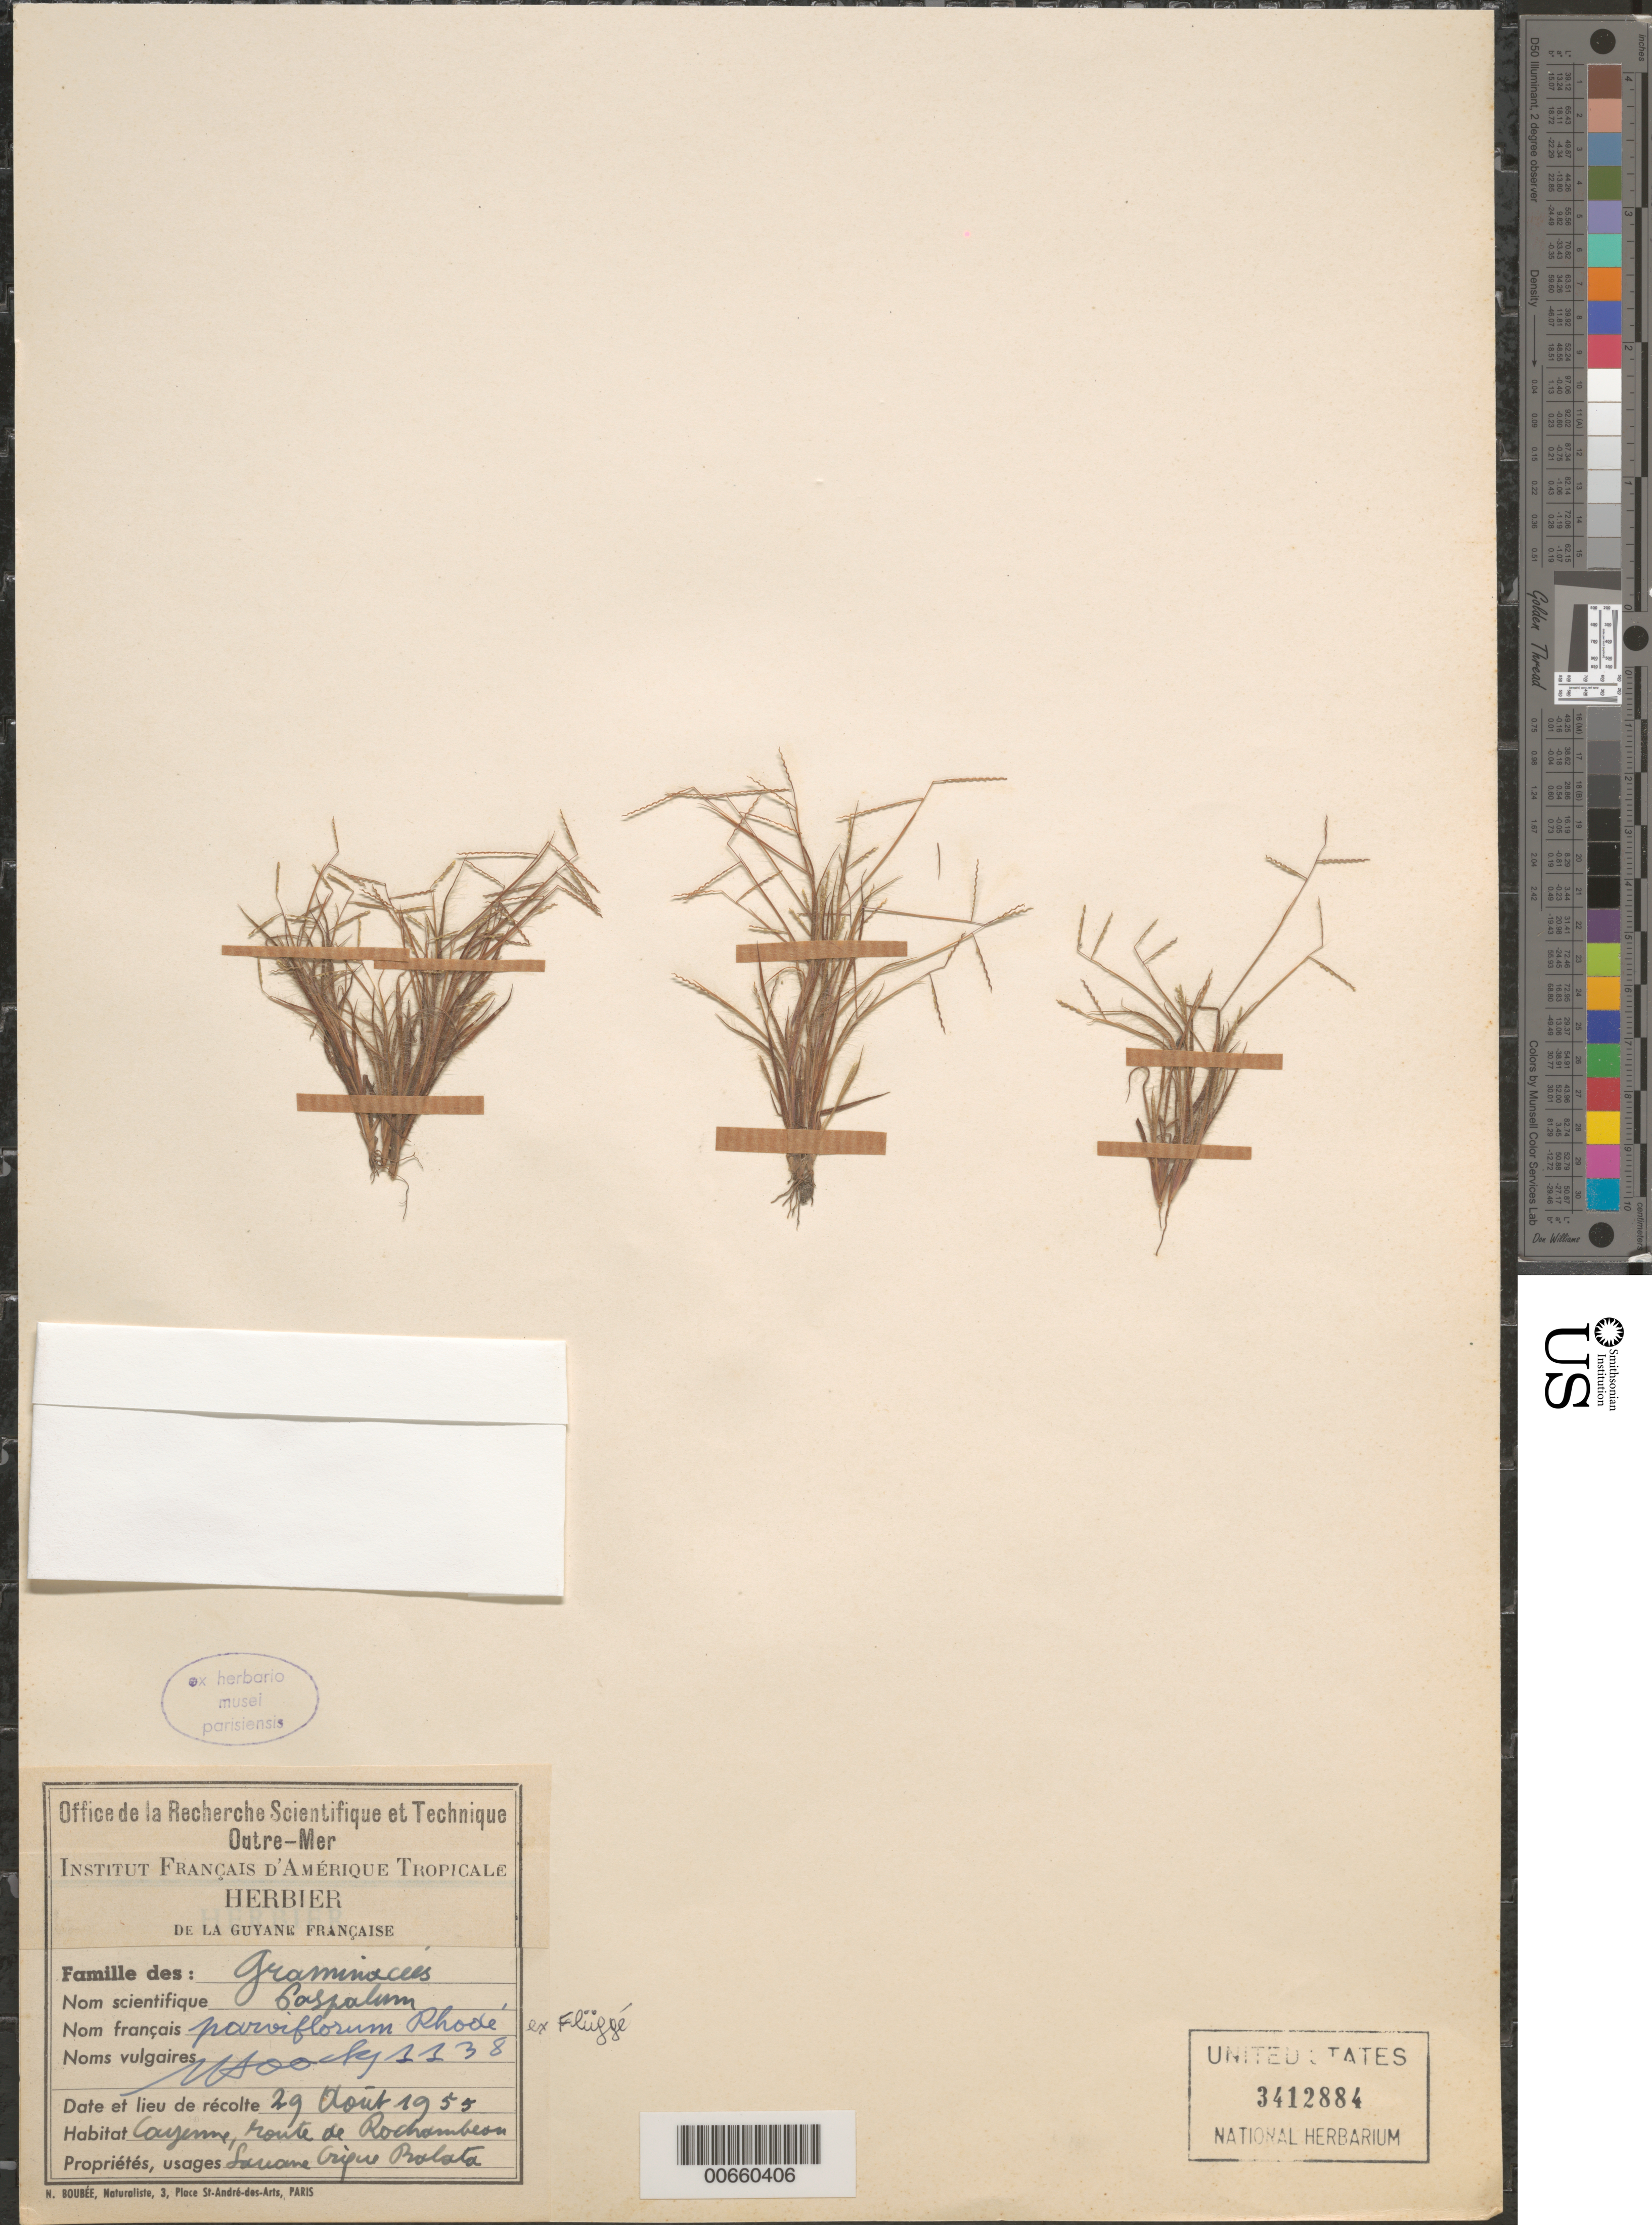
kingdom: Plantae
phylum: Tracheophyta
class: Liliopsida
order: Poales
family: Poaceae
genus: Paspalum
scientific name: Paspalum parviflorum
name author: Rohde ex Flüggé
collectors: J. Hoock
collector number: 1138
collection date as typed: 29-Aug-55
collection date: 1955-08-29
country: French Guiana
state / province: Cayenne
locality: Cayenne, Route de Rochambeau, Savane Crique Balata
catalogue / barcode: US 3412884